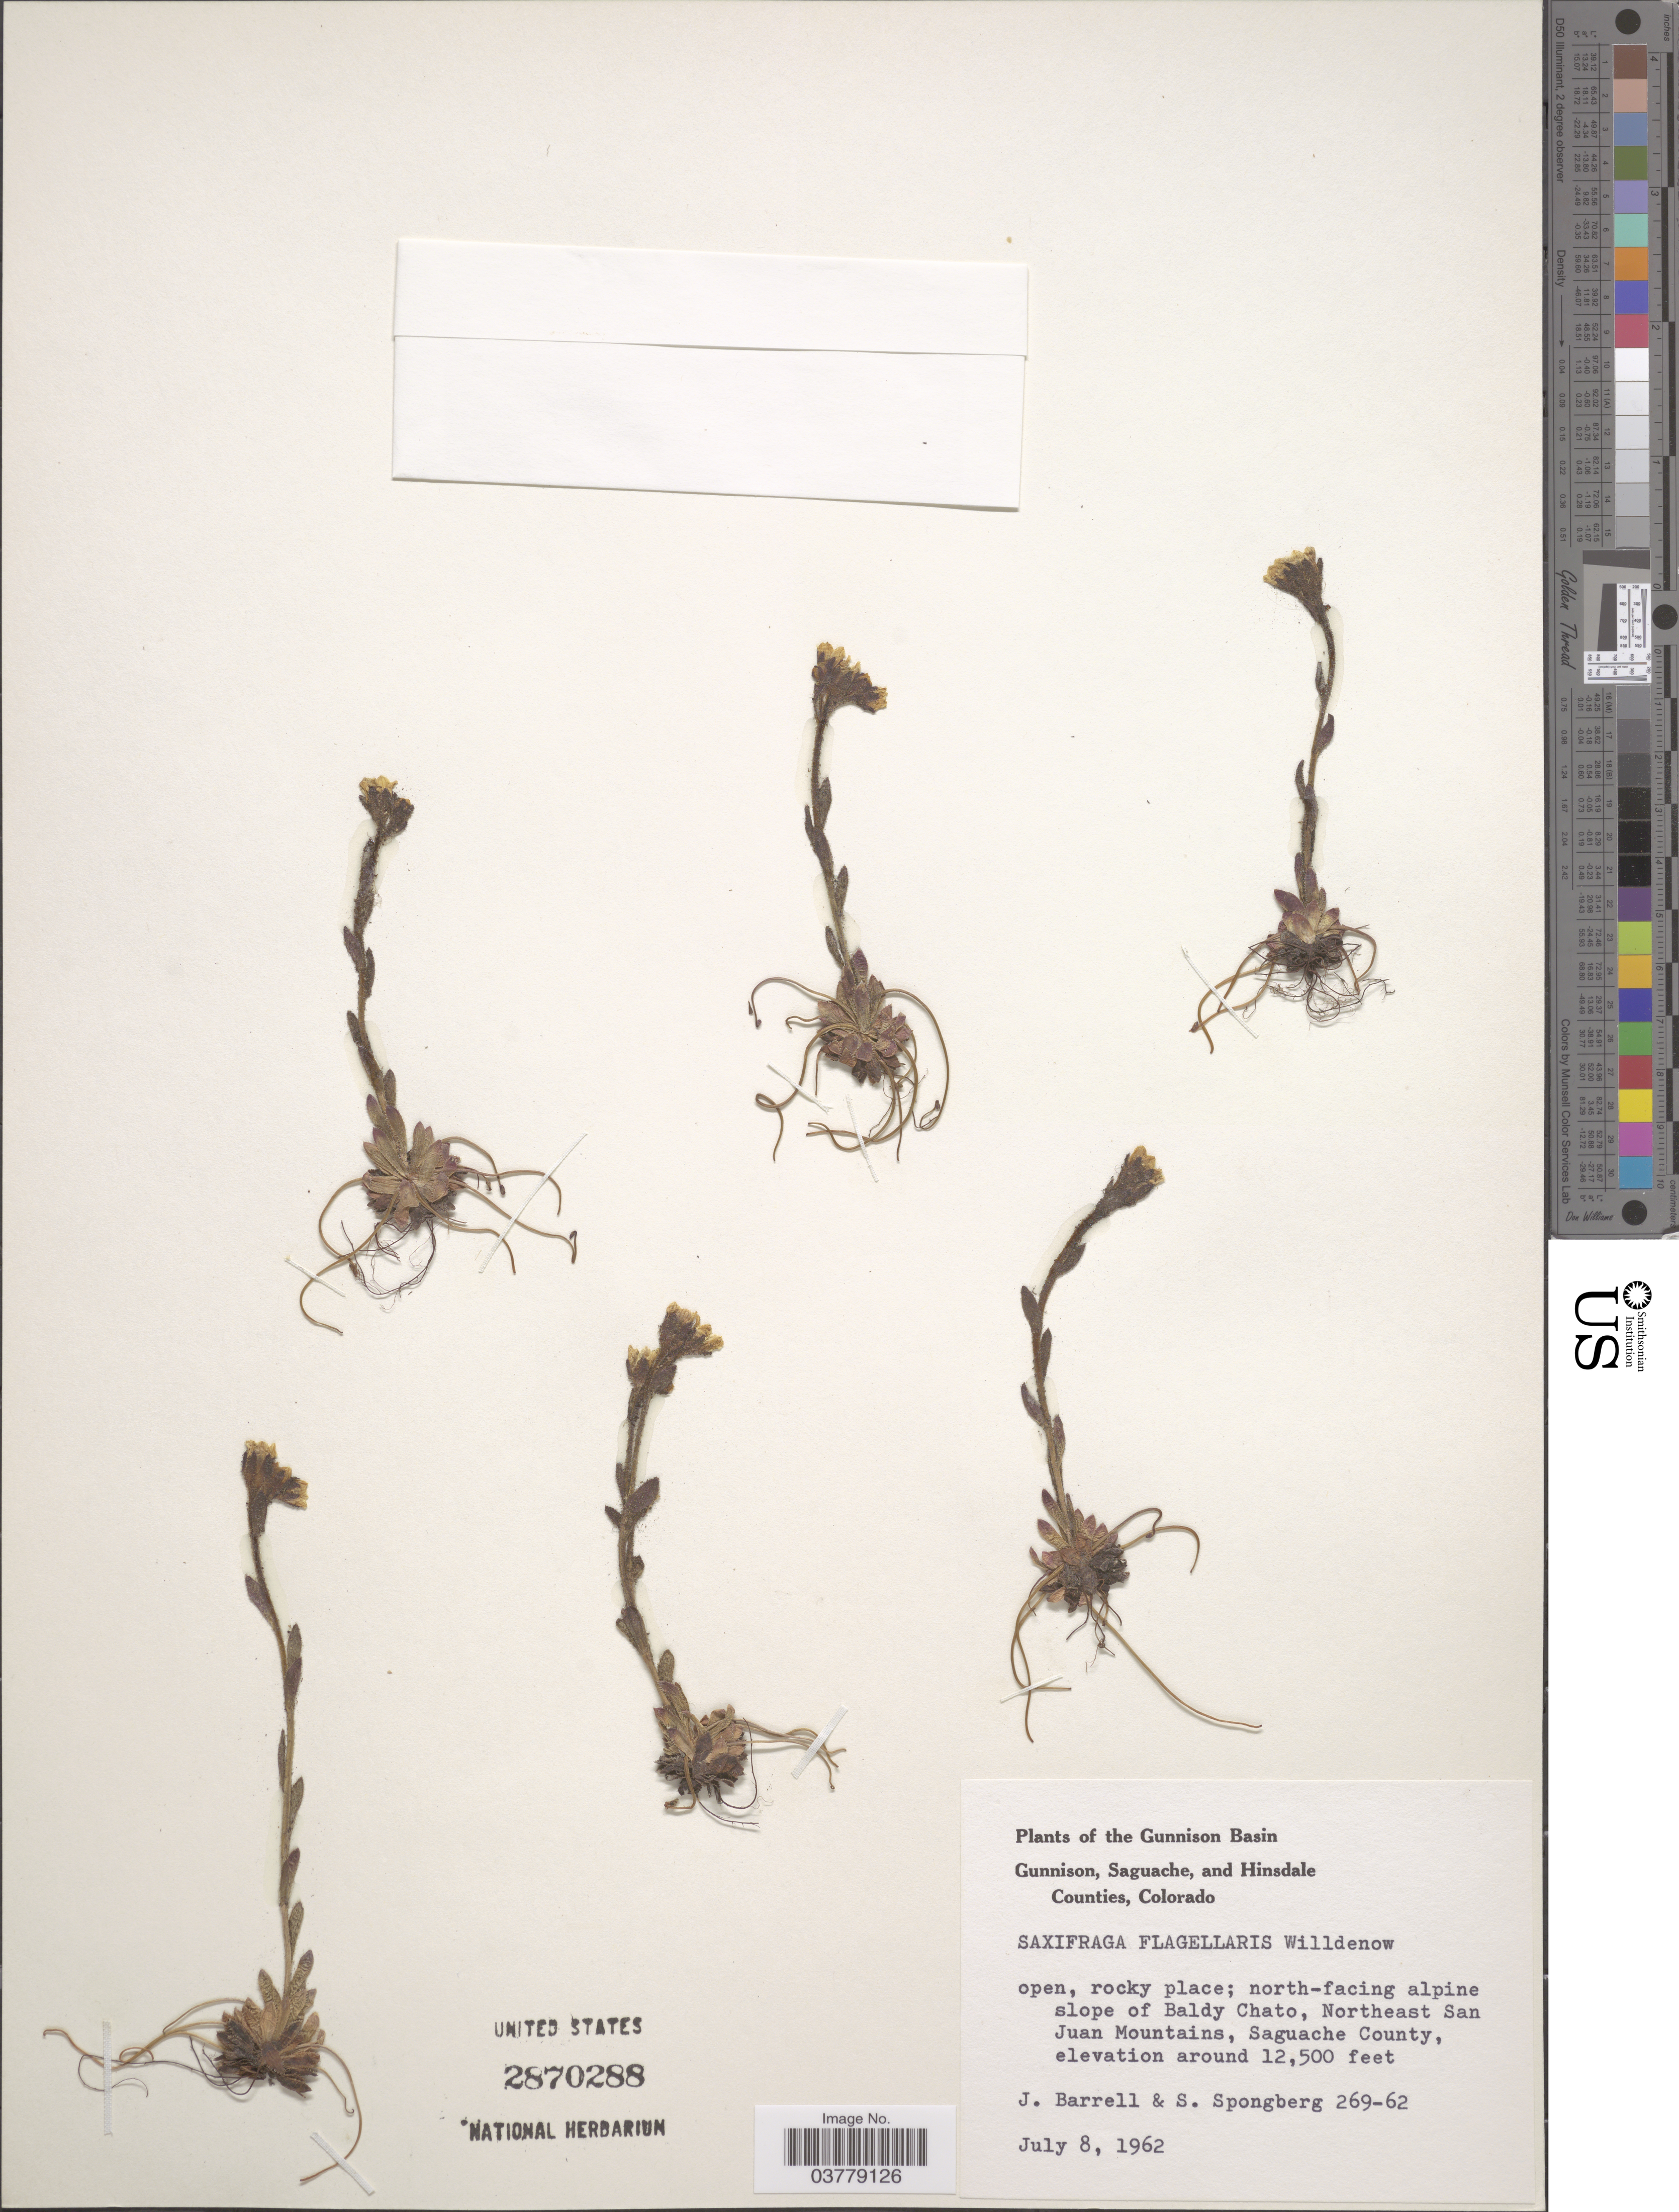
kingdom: Plantae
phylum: Tracheophyta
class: Magnoliopsida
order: Saxifragales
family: Saxifragaceae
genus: Saxifraga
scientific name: Saxifraga flagellaris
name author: Willd. ex Sternb.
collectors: J. Barrell & S. A.Spongberg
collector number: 269-62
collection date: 1962-07-08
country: United States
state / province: Colorado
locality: The Gunnison Basin. North-facing alpine slope of Baldy Chato, Northeast San Juan Mountains, Saguache County.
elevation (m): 3810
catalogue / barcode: US 2870288